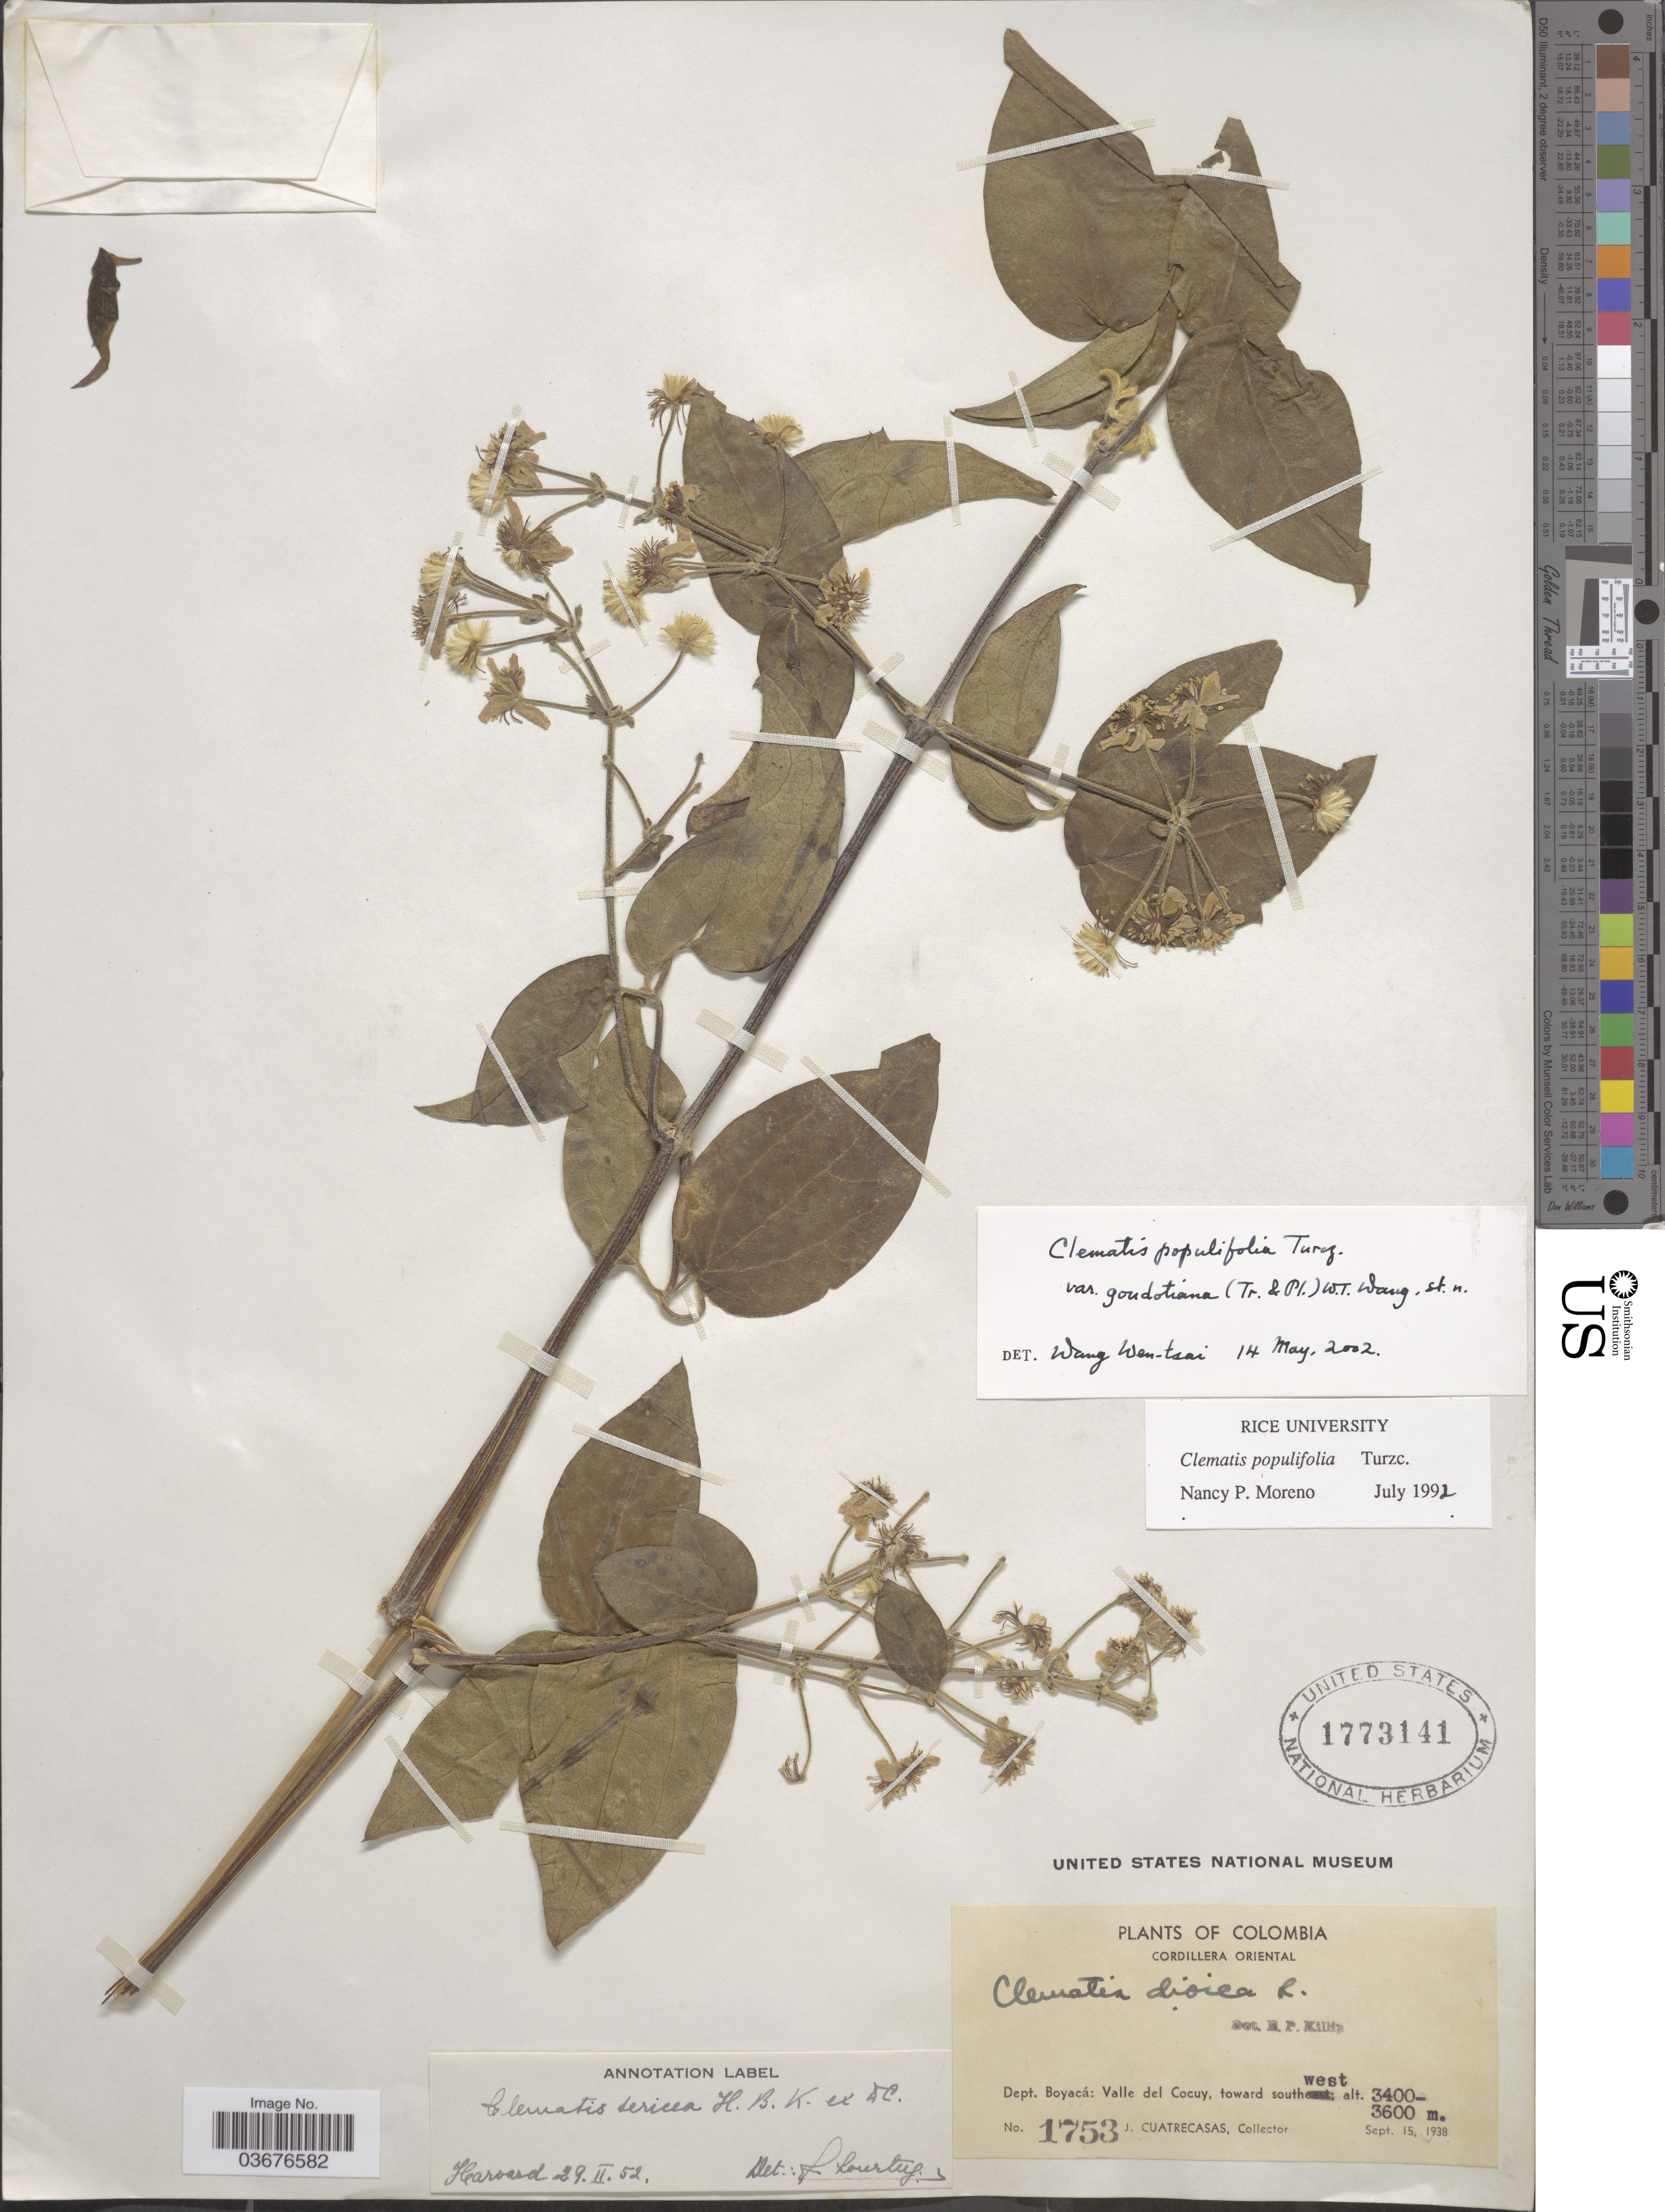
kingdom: Plantae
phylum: Tracheophyta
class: Magnoliopsida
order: Ranunculales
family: Ranunculaceae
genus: Clematis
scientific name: Clematis populifolia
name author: Turcz.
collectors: J. Cuatrecasas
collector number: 1753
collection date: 1938-09-15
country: Colombia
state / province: Boyacá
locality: Cordillera Oriental. Dept. Boyacá: Valle del Cocuy, toward southwest.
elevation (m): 3400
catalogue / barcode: US 1773141